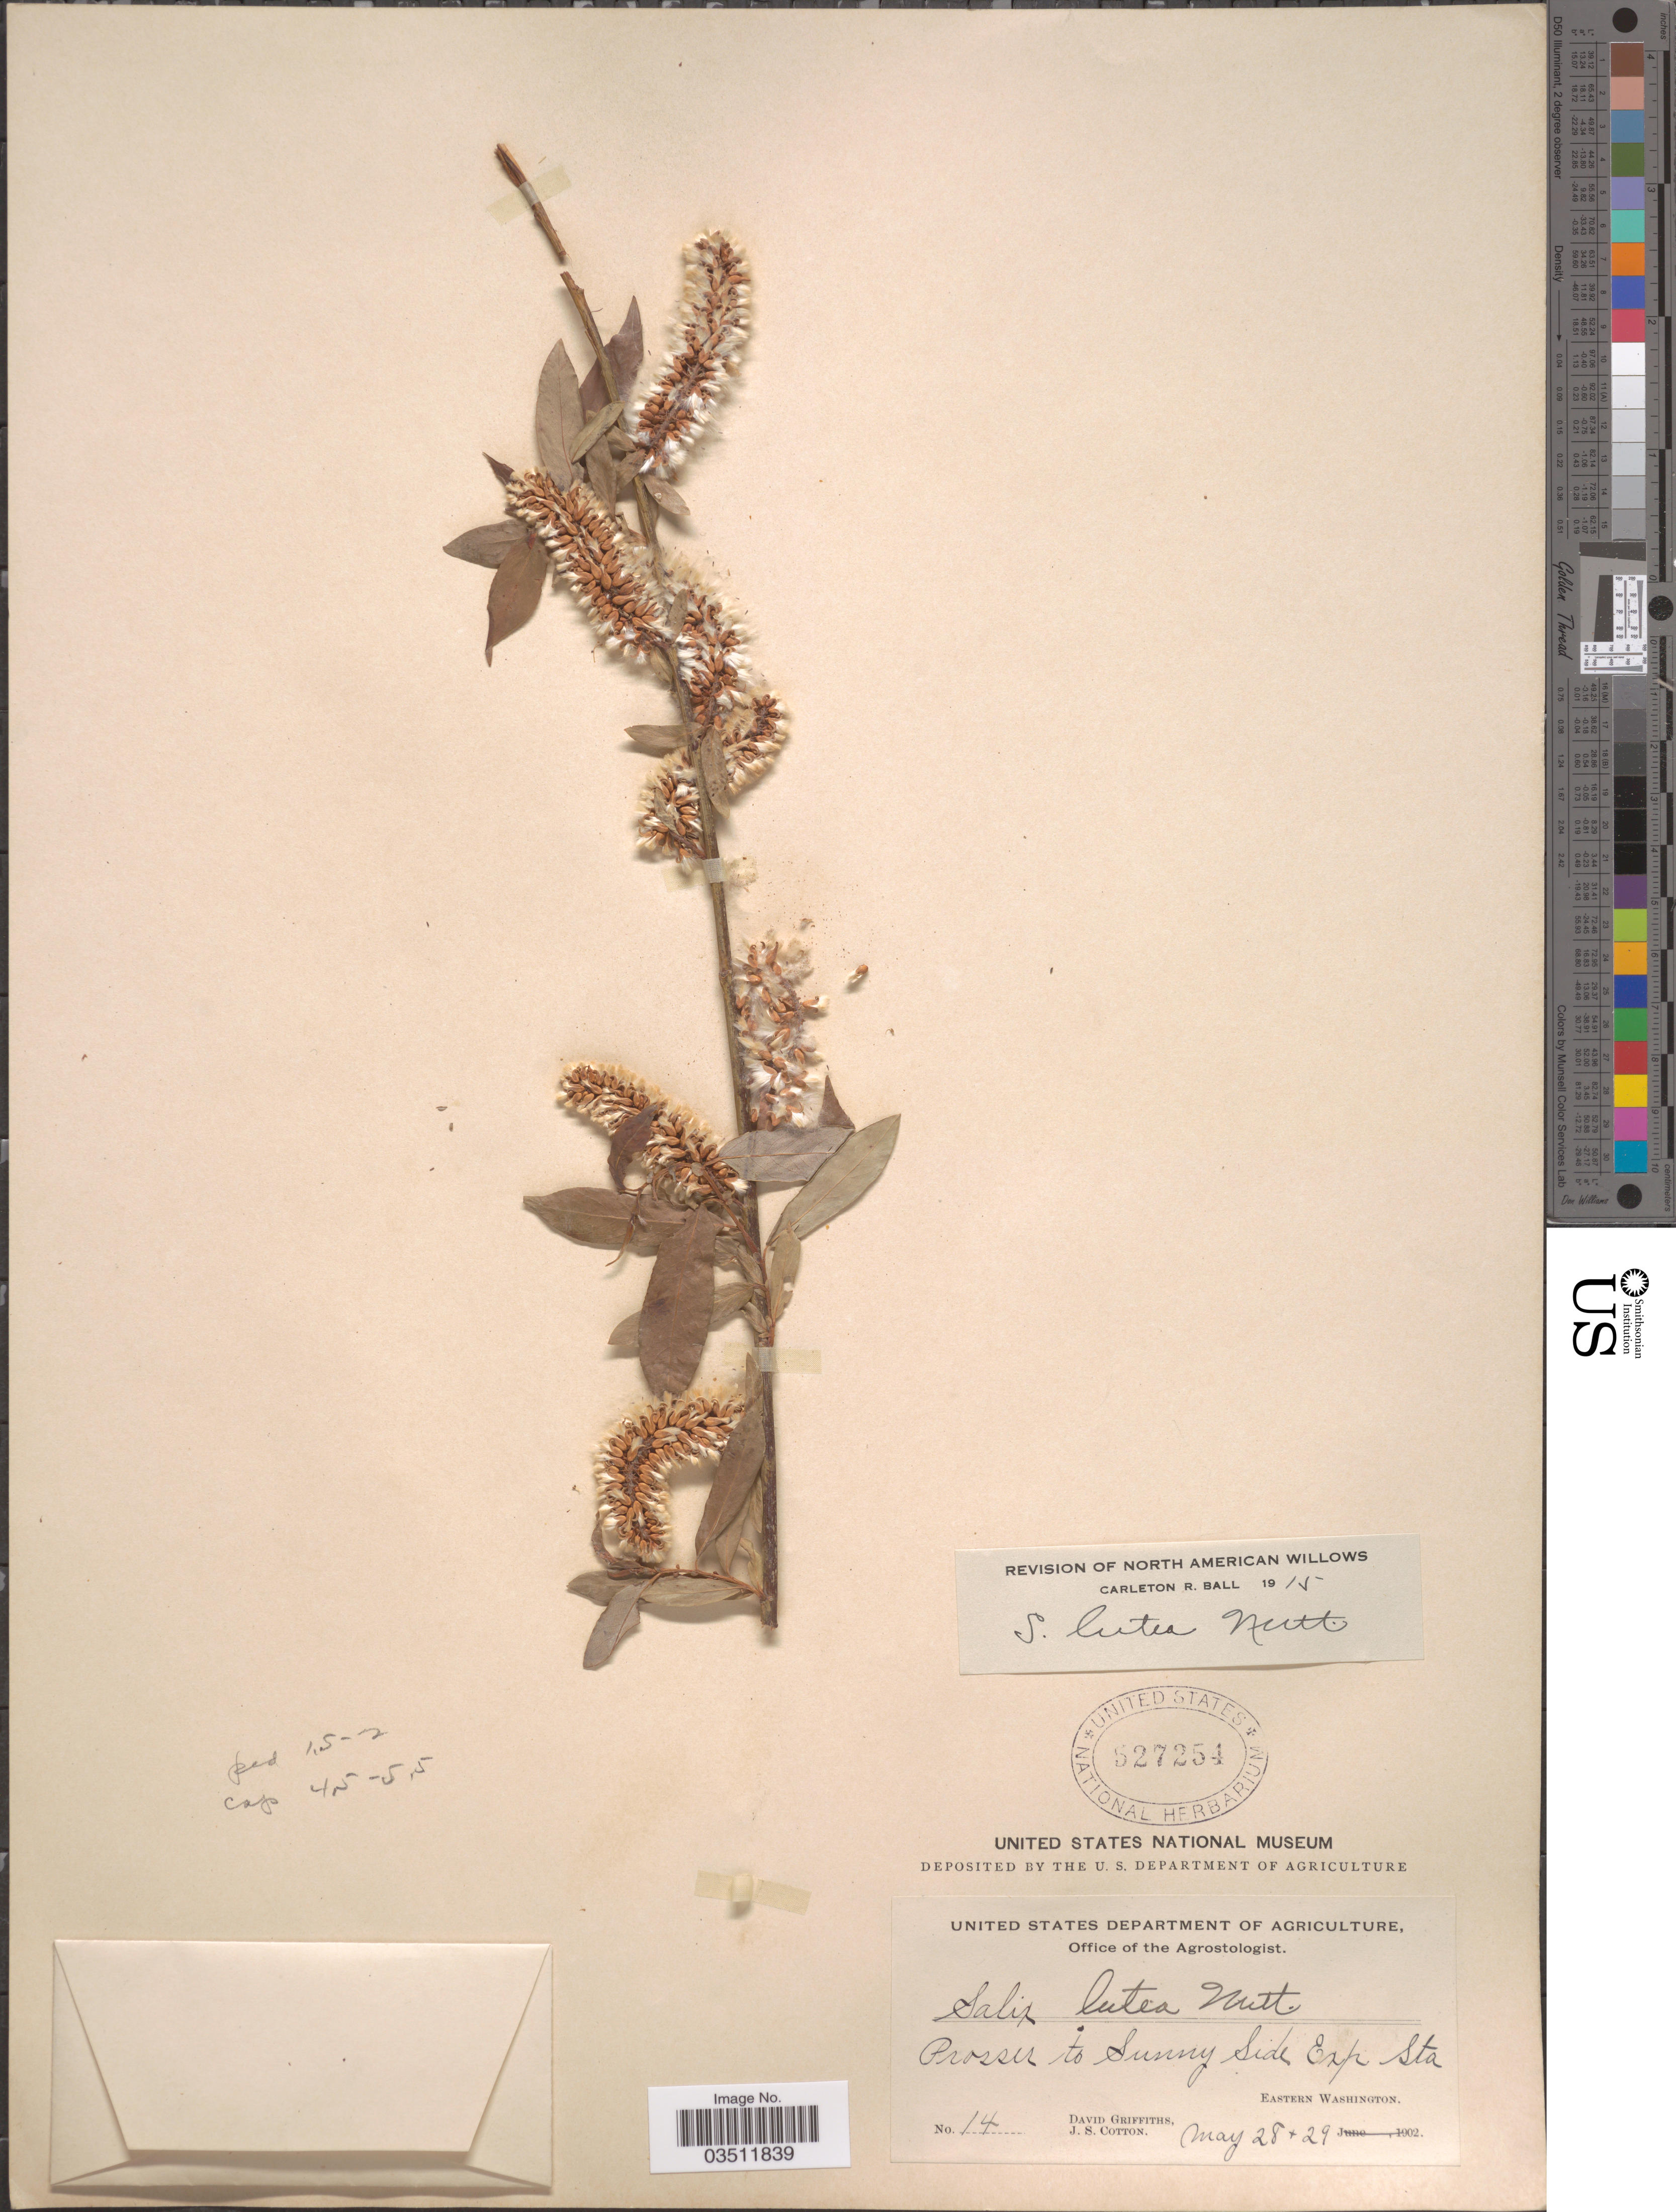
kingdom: Plantae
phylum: Tracheophyta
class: Magnoliopsida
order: Malpighiales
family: Salicaceae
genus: Salix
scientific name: Salix lutea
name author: Nutt.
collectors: D. Griffiths & J. S. Cotton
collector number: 14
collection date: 1902-05-28/1902-05-29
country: United States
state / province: Washington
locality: Prosser to Sunny Side Exp. Sta. Eastern Washington.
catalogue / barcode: US 527254